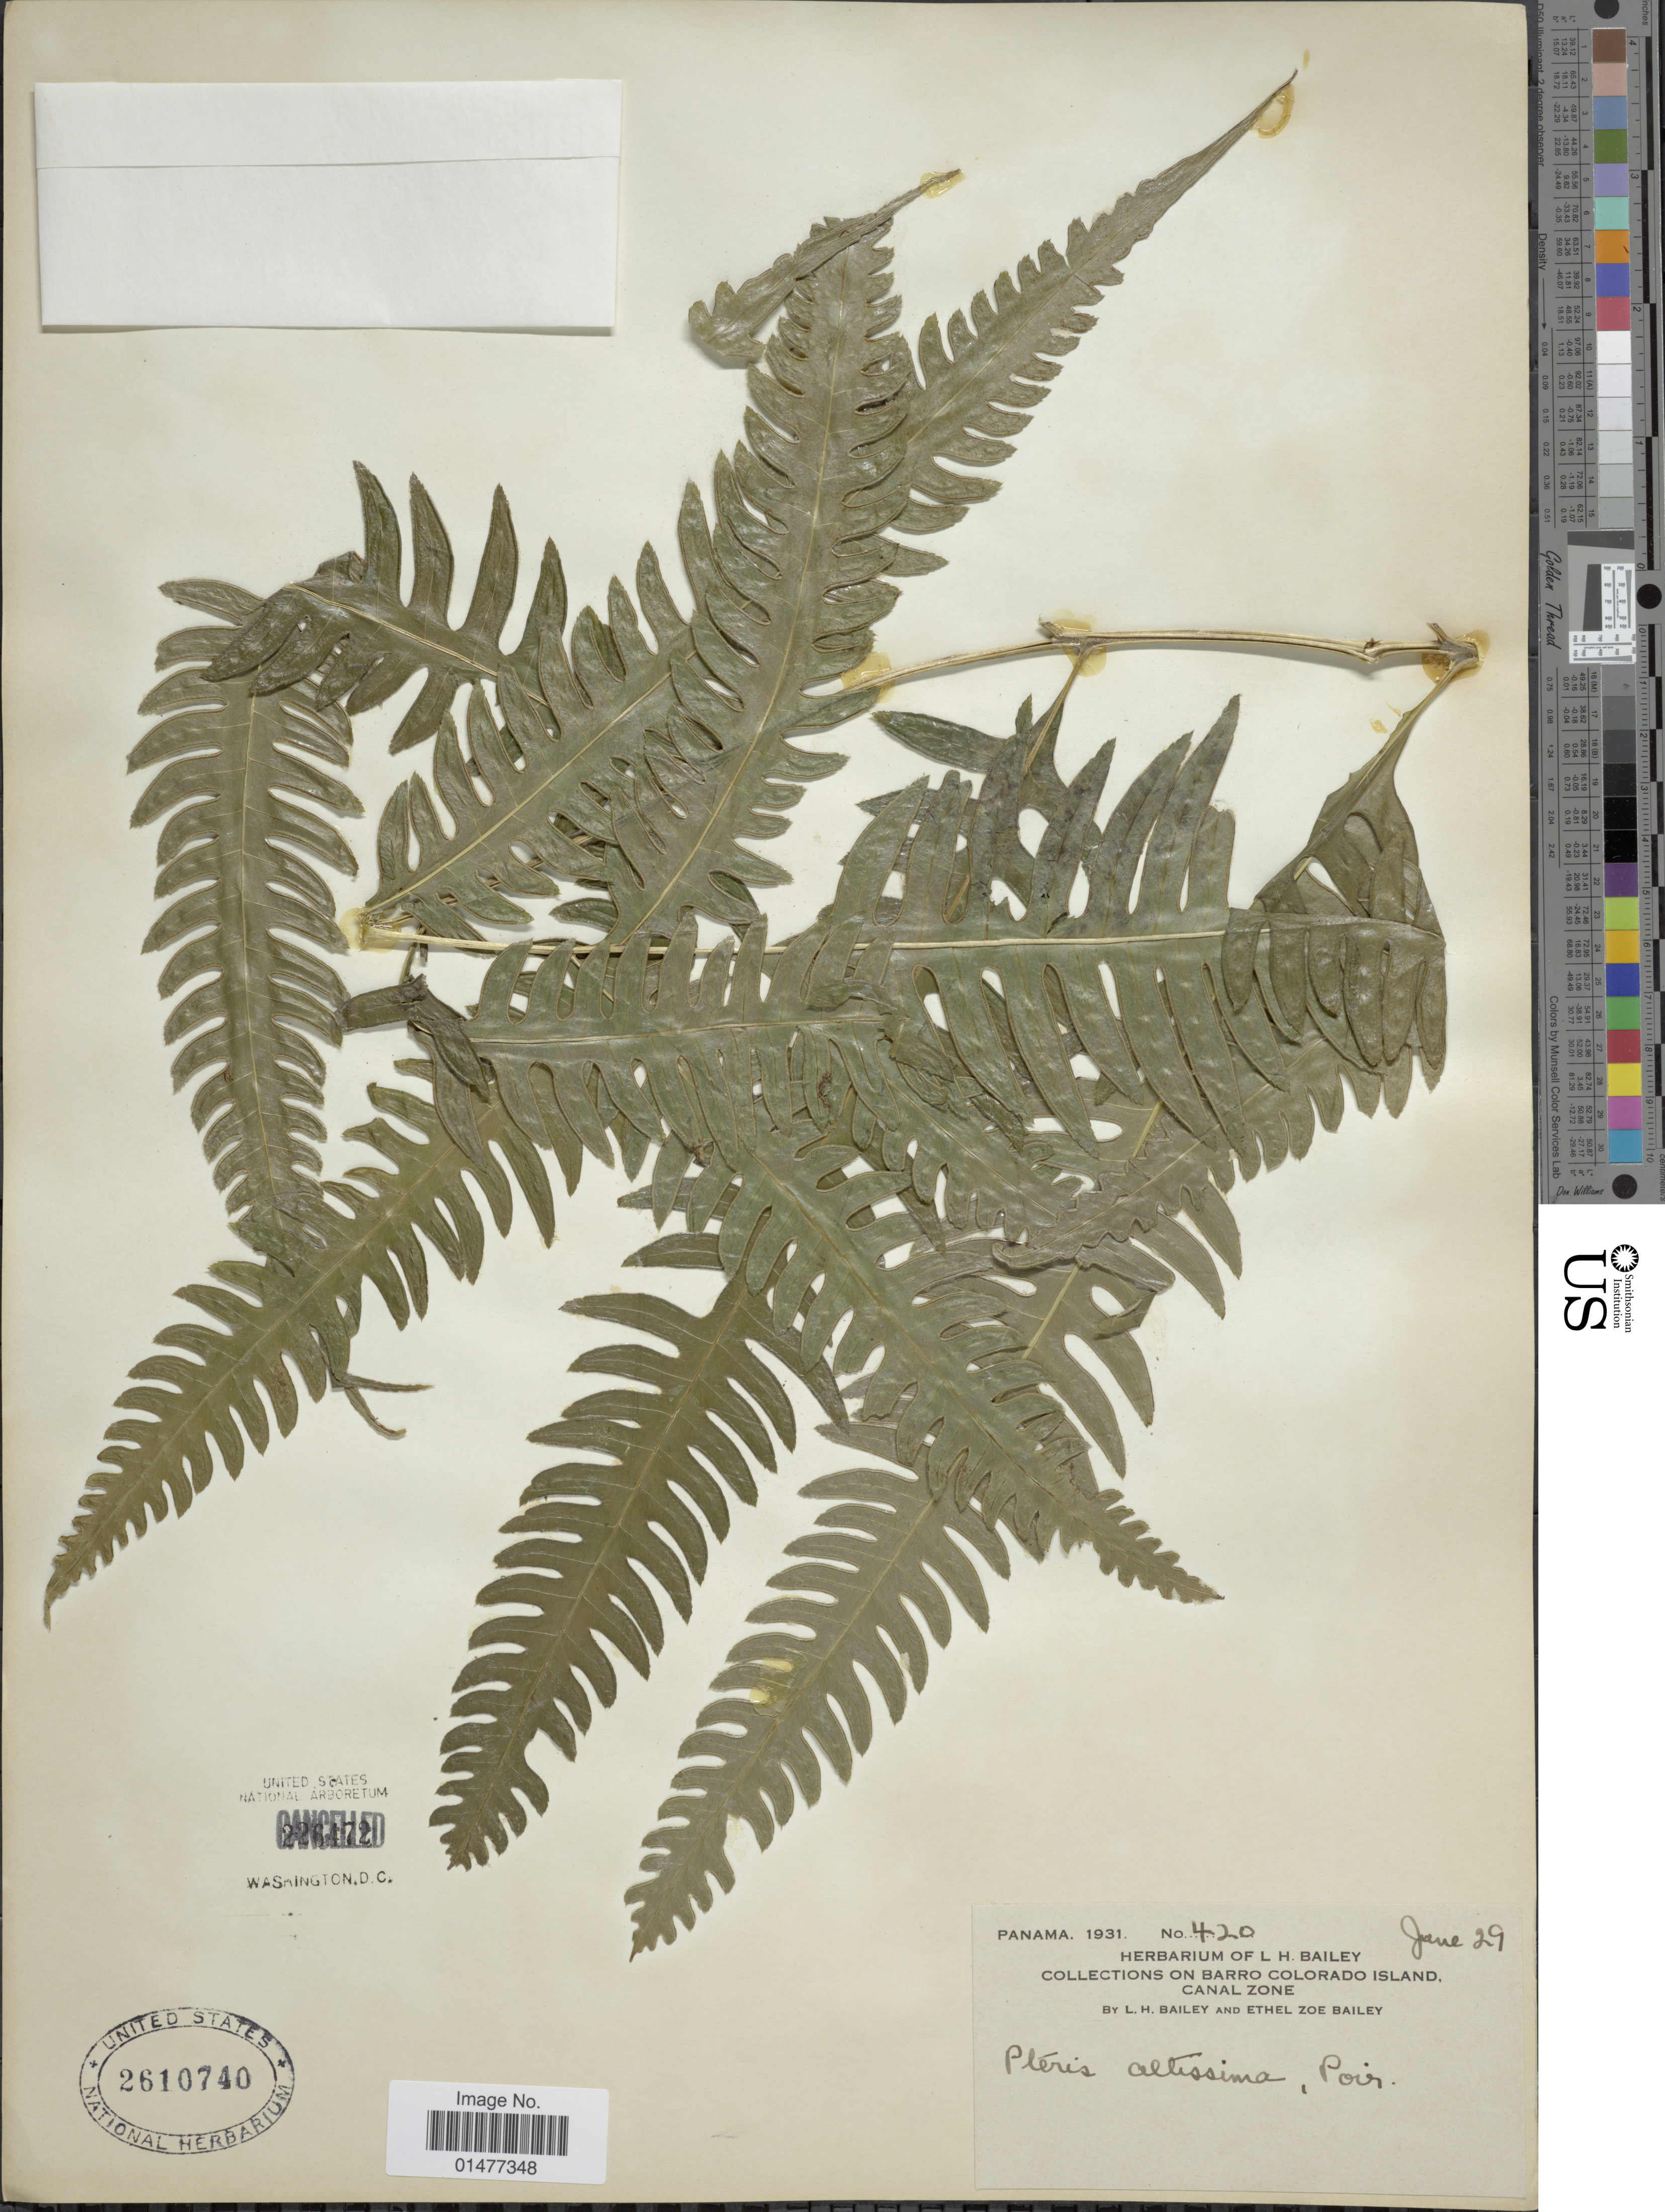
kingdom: Plantae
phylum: Tracheophyta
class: Polypodiopsida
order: Polypodiales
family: Pteridaceae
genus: Pteris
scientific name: Pteris altissima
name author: Poir.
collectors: L. H. Bailey & E. Z. Bailey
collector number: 420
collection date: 1931-06-29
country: Panama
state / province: Panamá Oeste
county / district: Canal Zone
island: Barro Colorado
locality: Collections on Barro Colorado Island, Canal Zone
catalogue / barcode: US 2610740